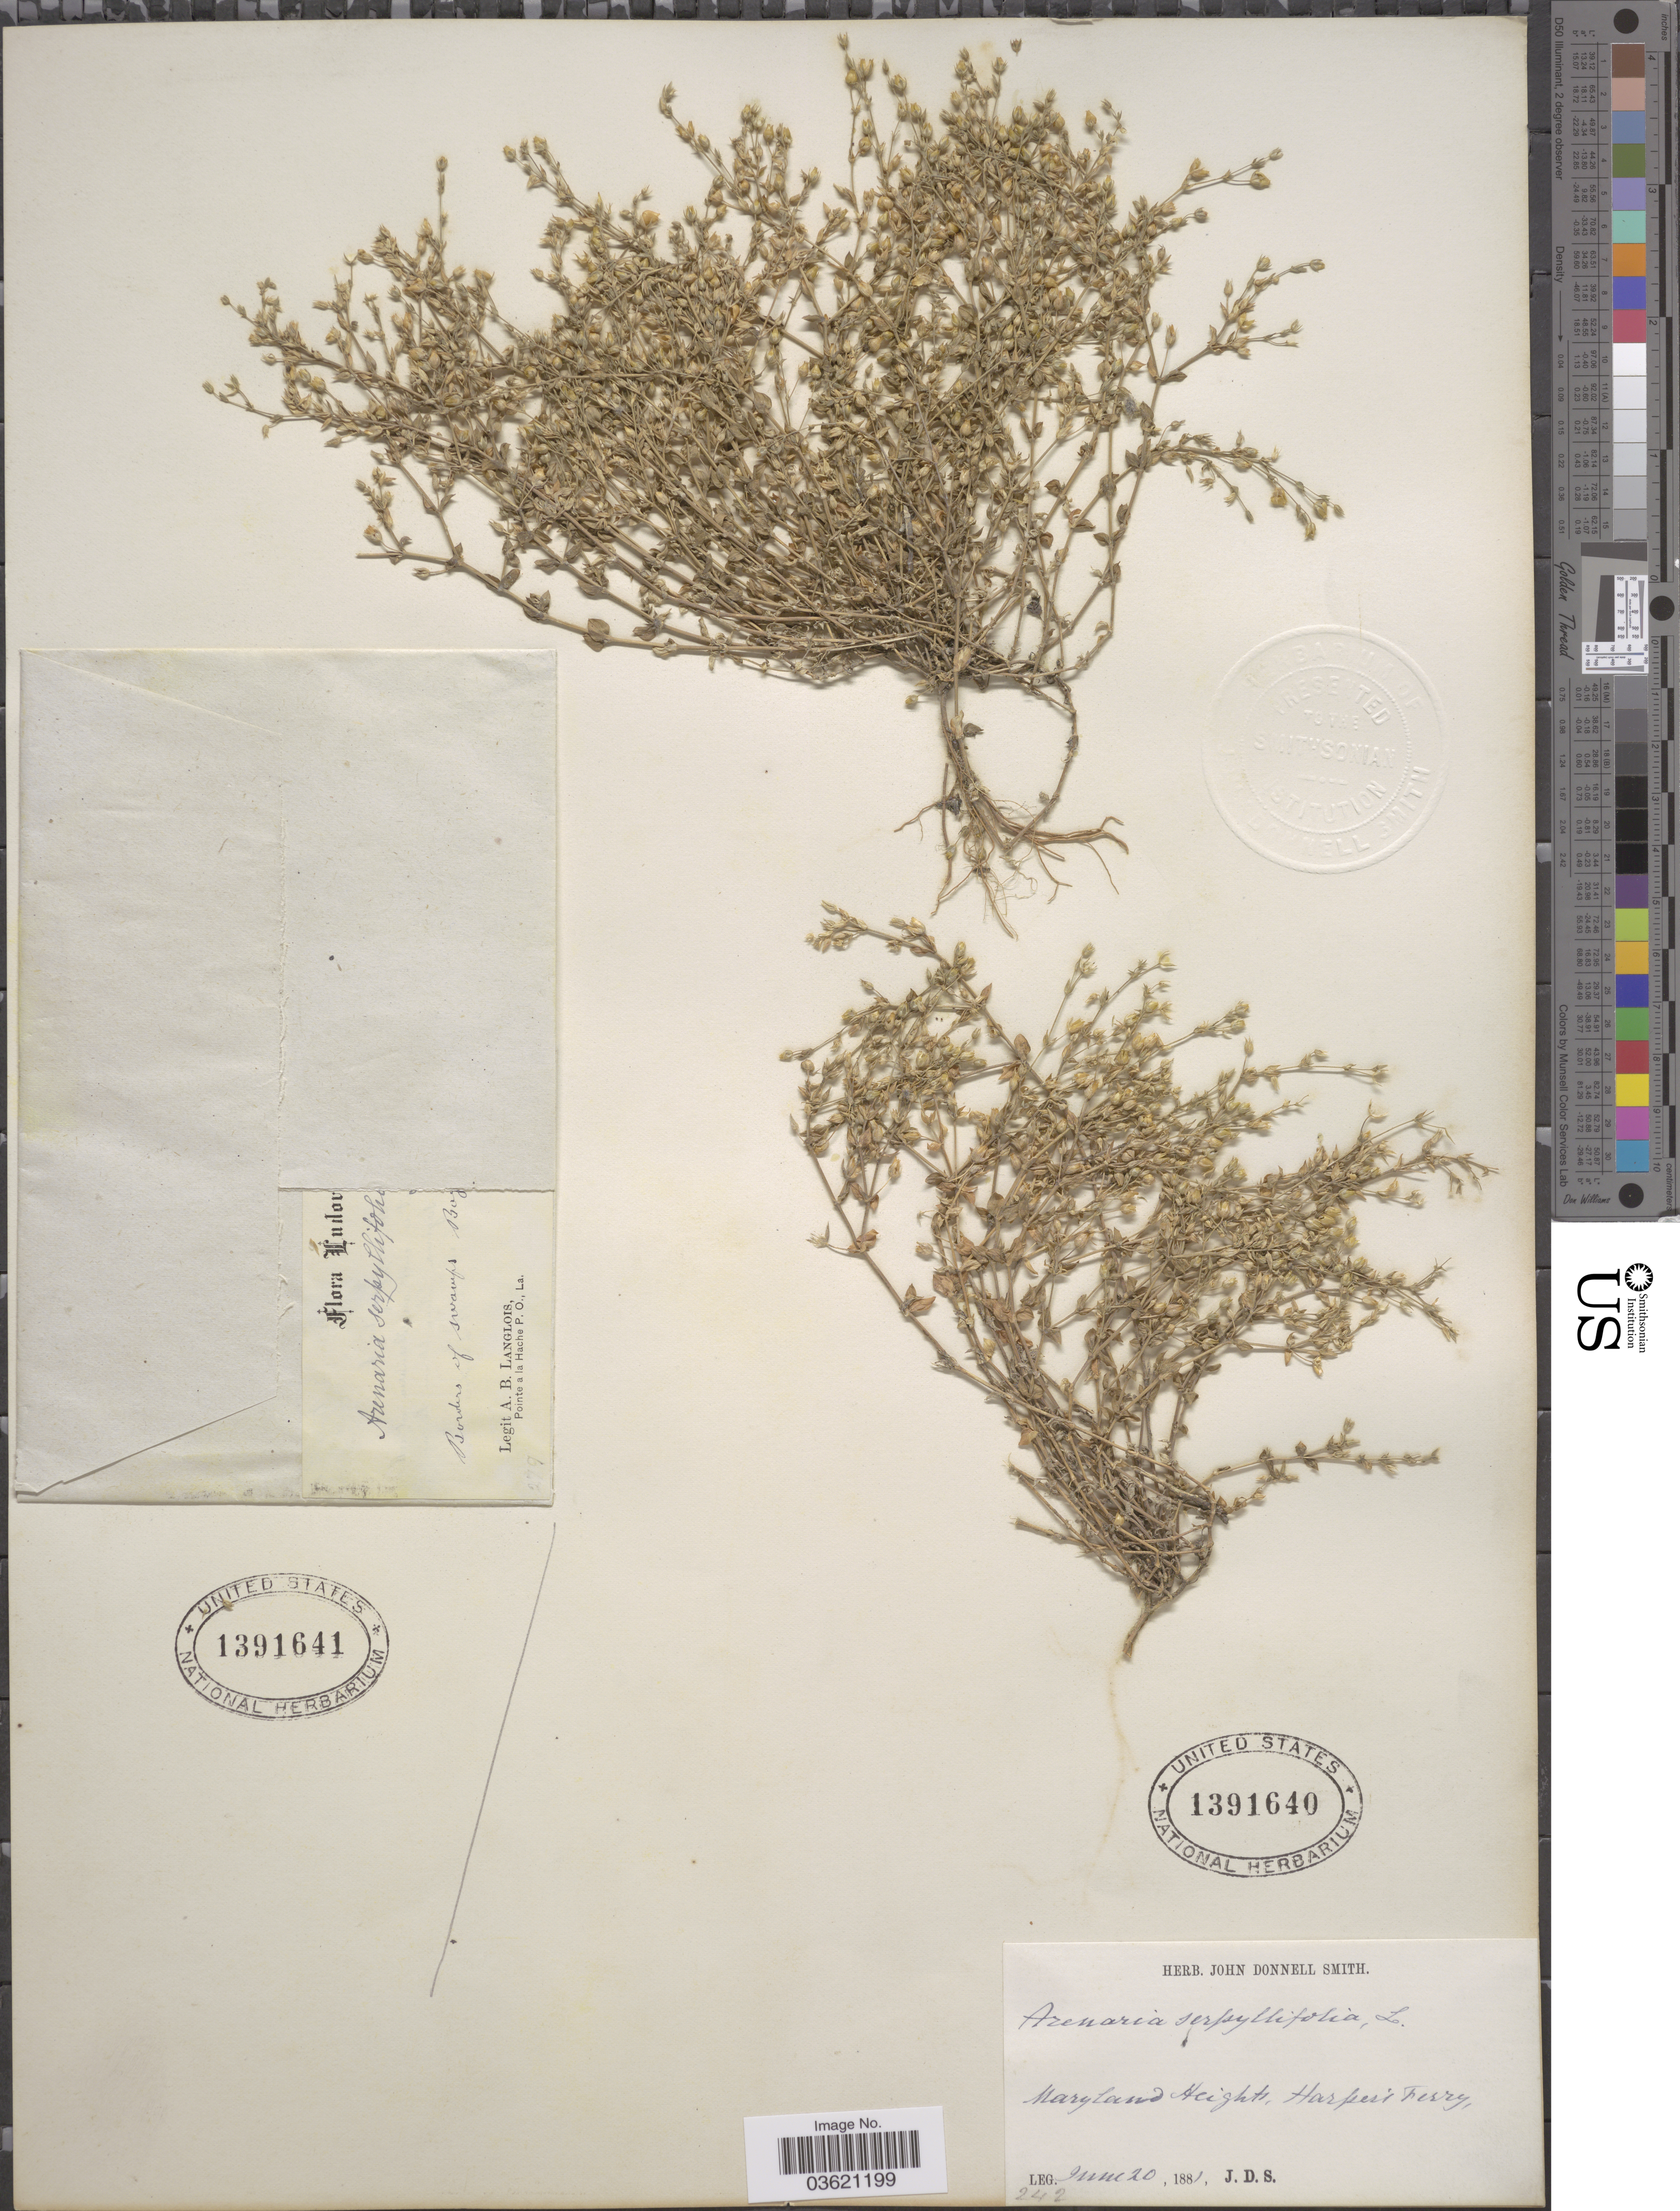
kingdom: Plantae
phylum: Tracheophyta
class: Magnoliopsida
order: Caryophyllales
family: Caryophyllaceae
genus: Arenaria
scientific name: Arenaria serpyllifolia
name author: L.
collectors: A. Langlois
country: United States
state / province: Louisiana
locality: Ludov[illegible text], Borders of swamps, Bay [illegible text].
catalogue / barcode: US 1391641-2